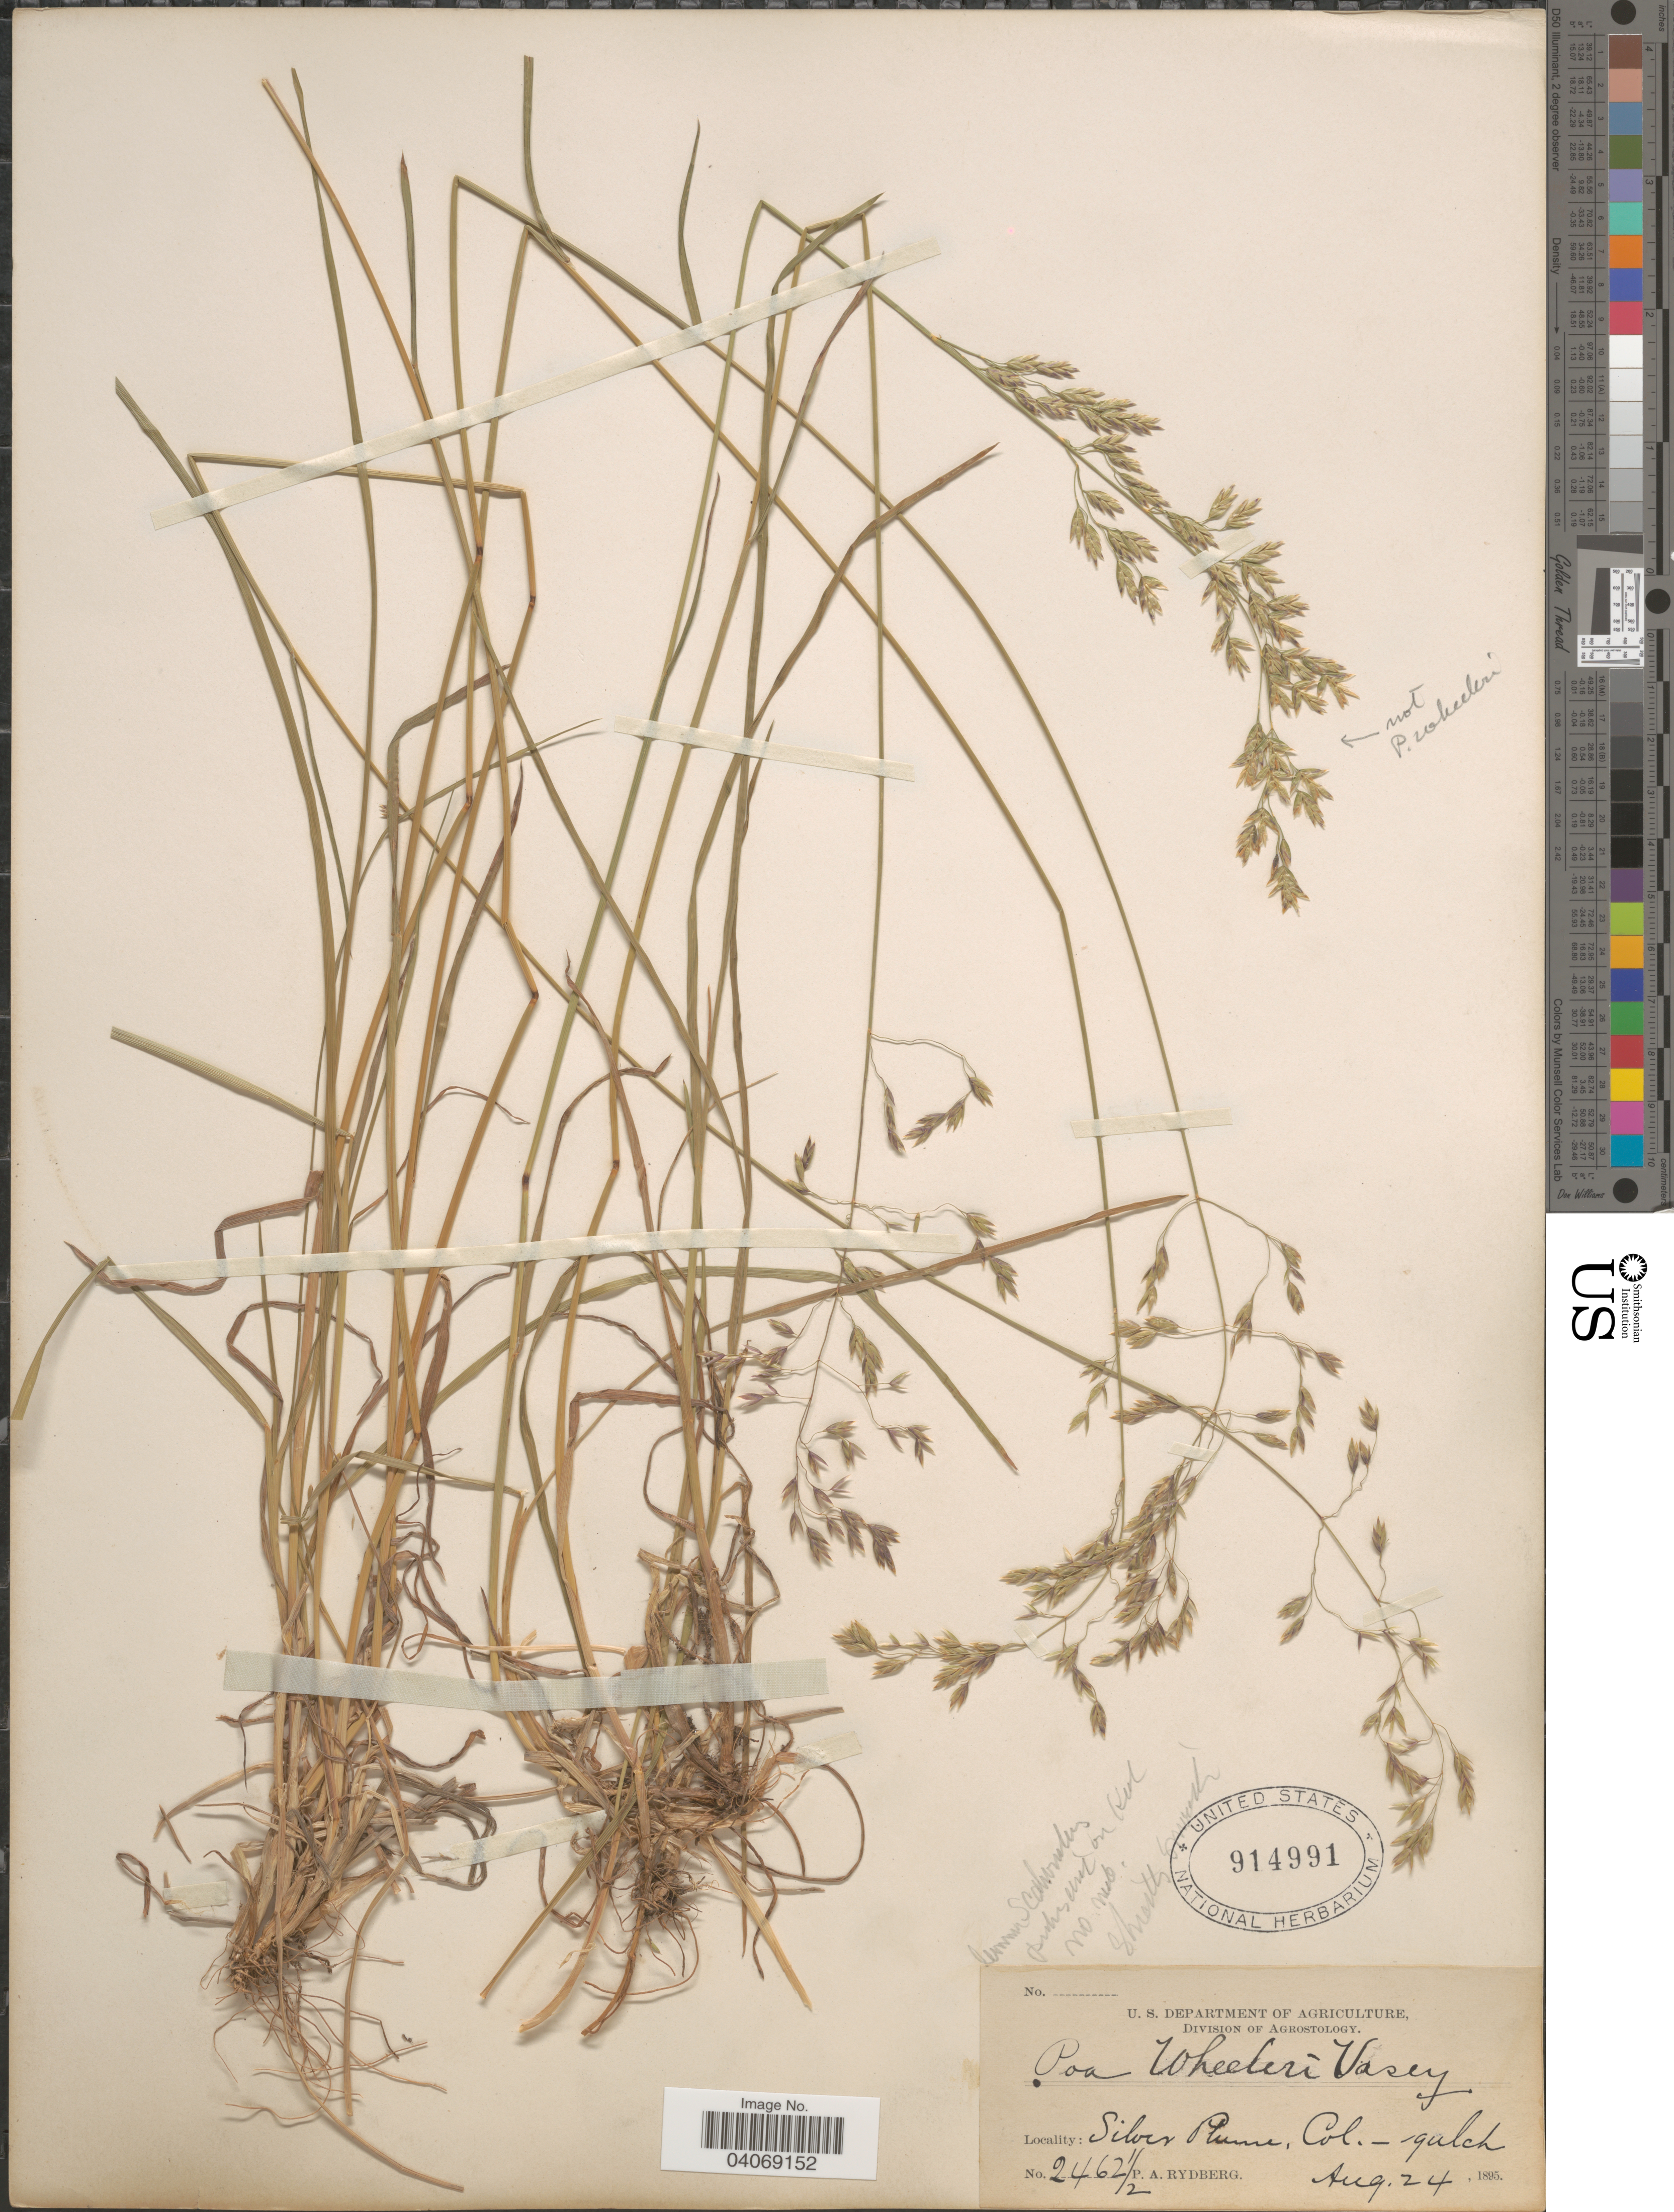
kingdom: Plantae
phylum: Tracheophyta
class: Liliopsida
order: Poales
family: Poaceae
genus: Poa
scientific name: Poa wheeleri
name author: Vasey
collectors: P. A. Rydberg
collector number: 2462½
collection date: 1895-08-24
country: United States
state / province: Colorado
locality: Silver Plume - gulch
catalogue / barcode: US 914991